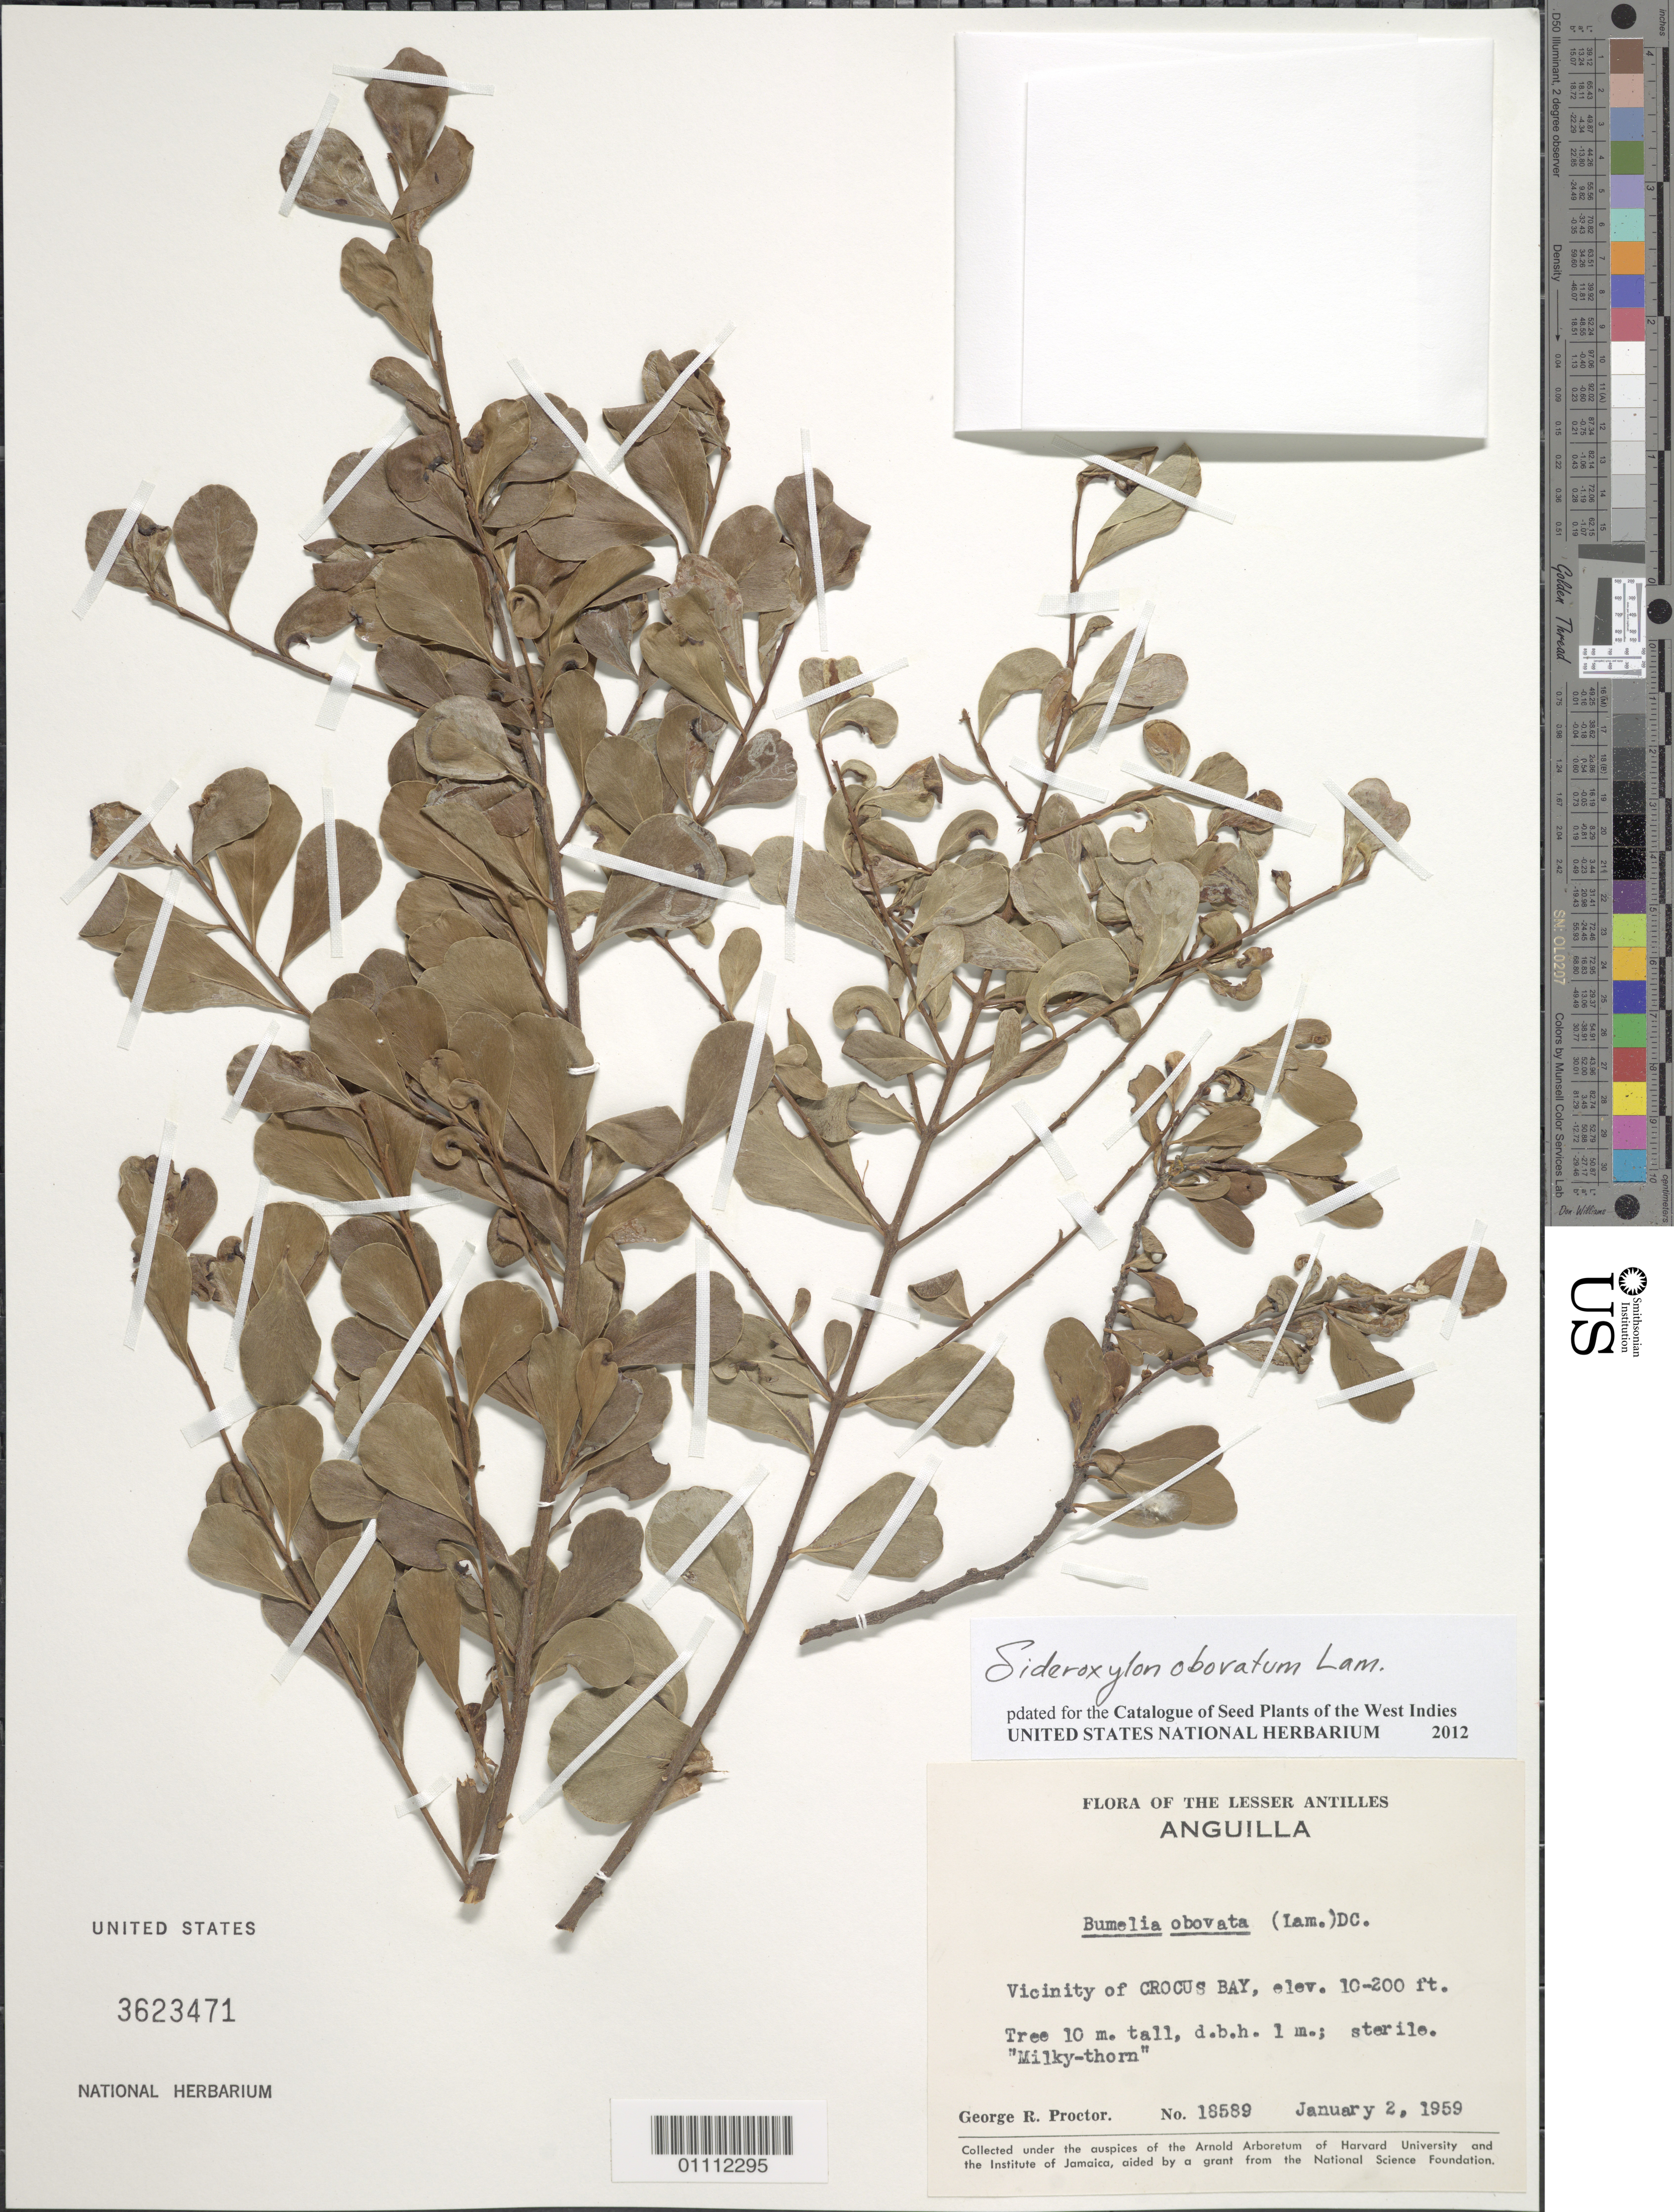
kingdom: Plantae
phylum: Tracheophyta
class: Magnoliopsida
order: Ericales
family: Sapotaceae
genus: Sideroxylon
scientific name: Sideroxylon obovatum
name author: Lam.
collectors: G. R. Proctor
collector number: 18589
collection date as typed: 02 Jan 1959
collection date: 1959-01-02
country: Anguilla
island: Anguilla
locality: Crocus Bay vicinity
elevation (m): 3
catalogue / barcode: US 3623471